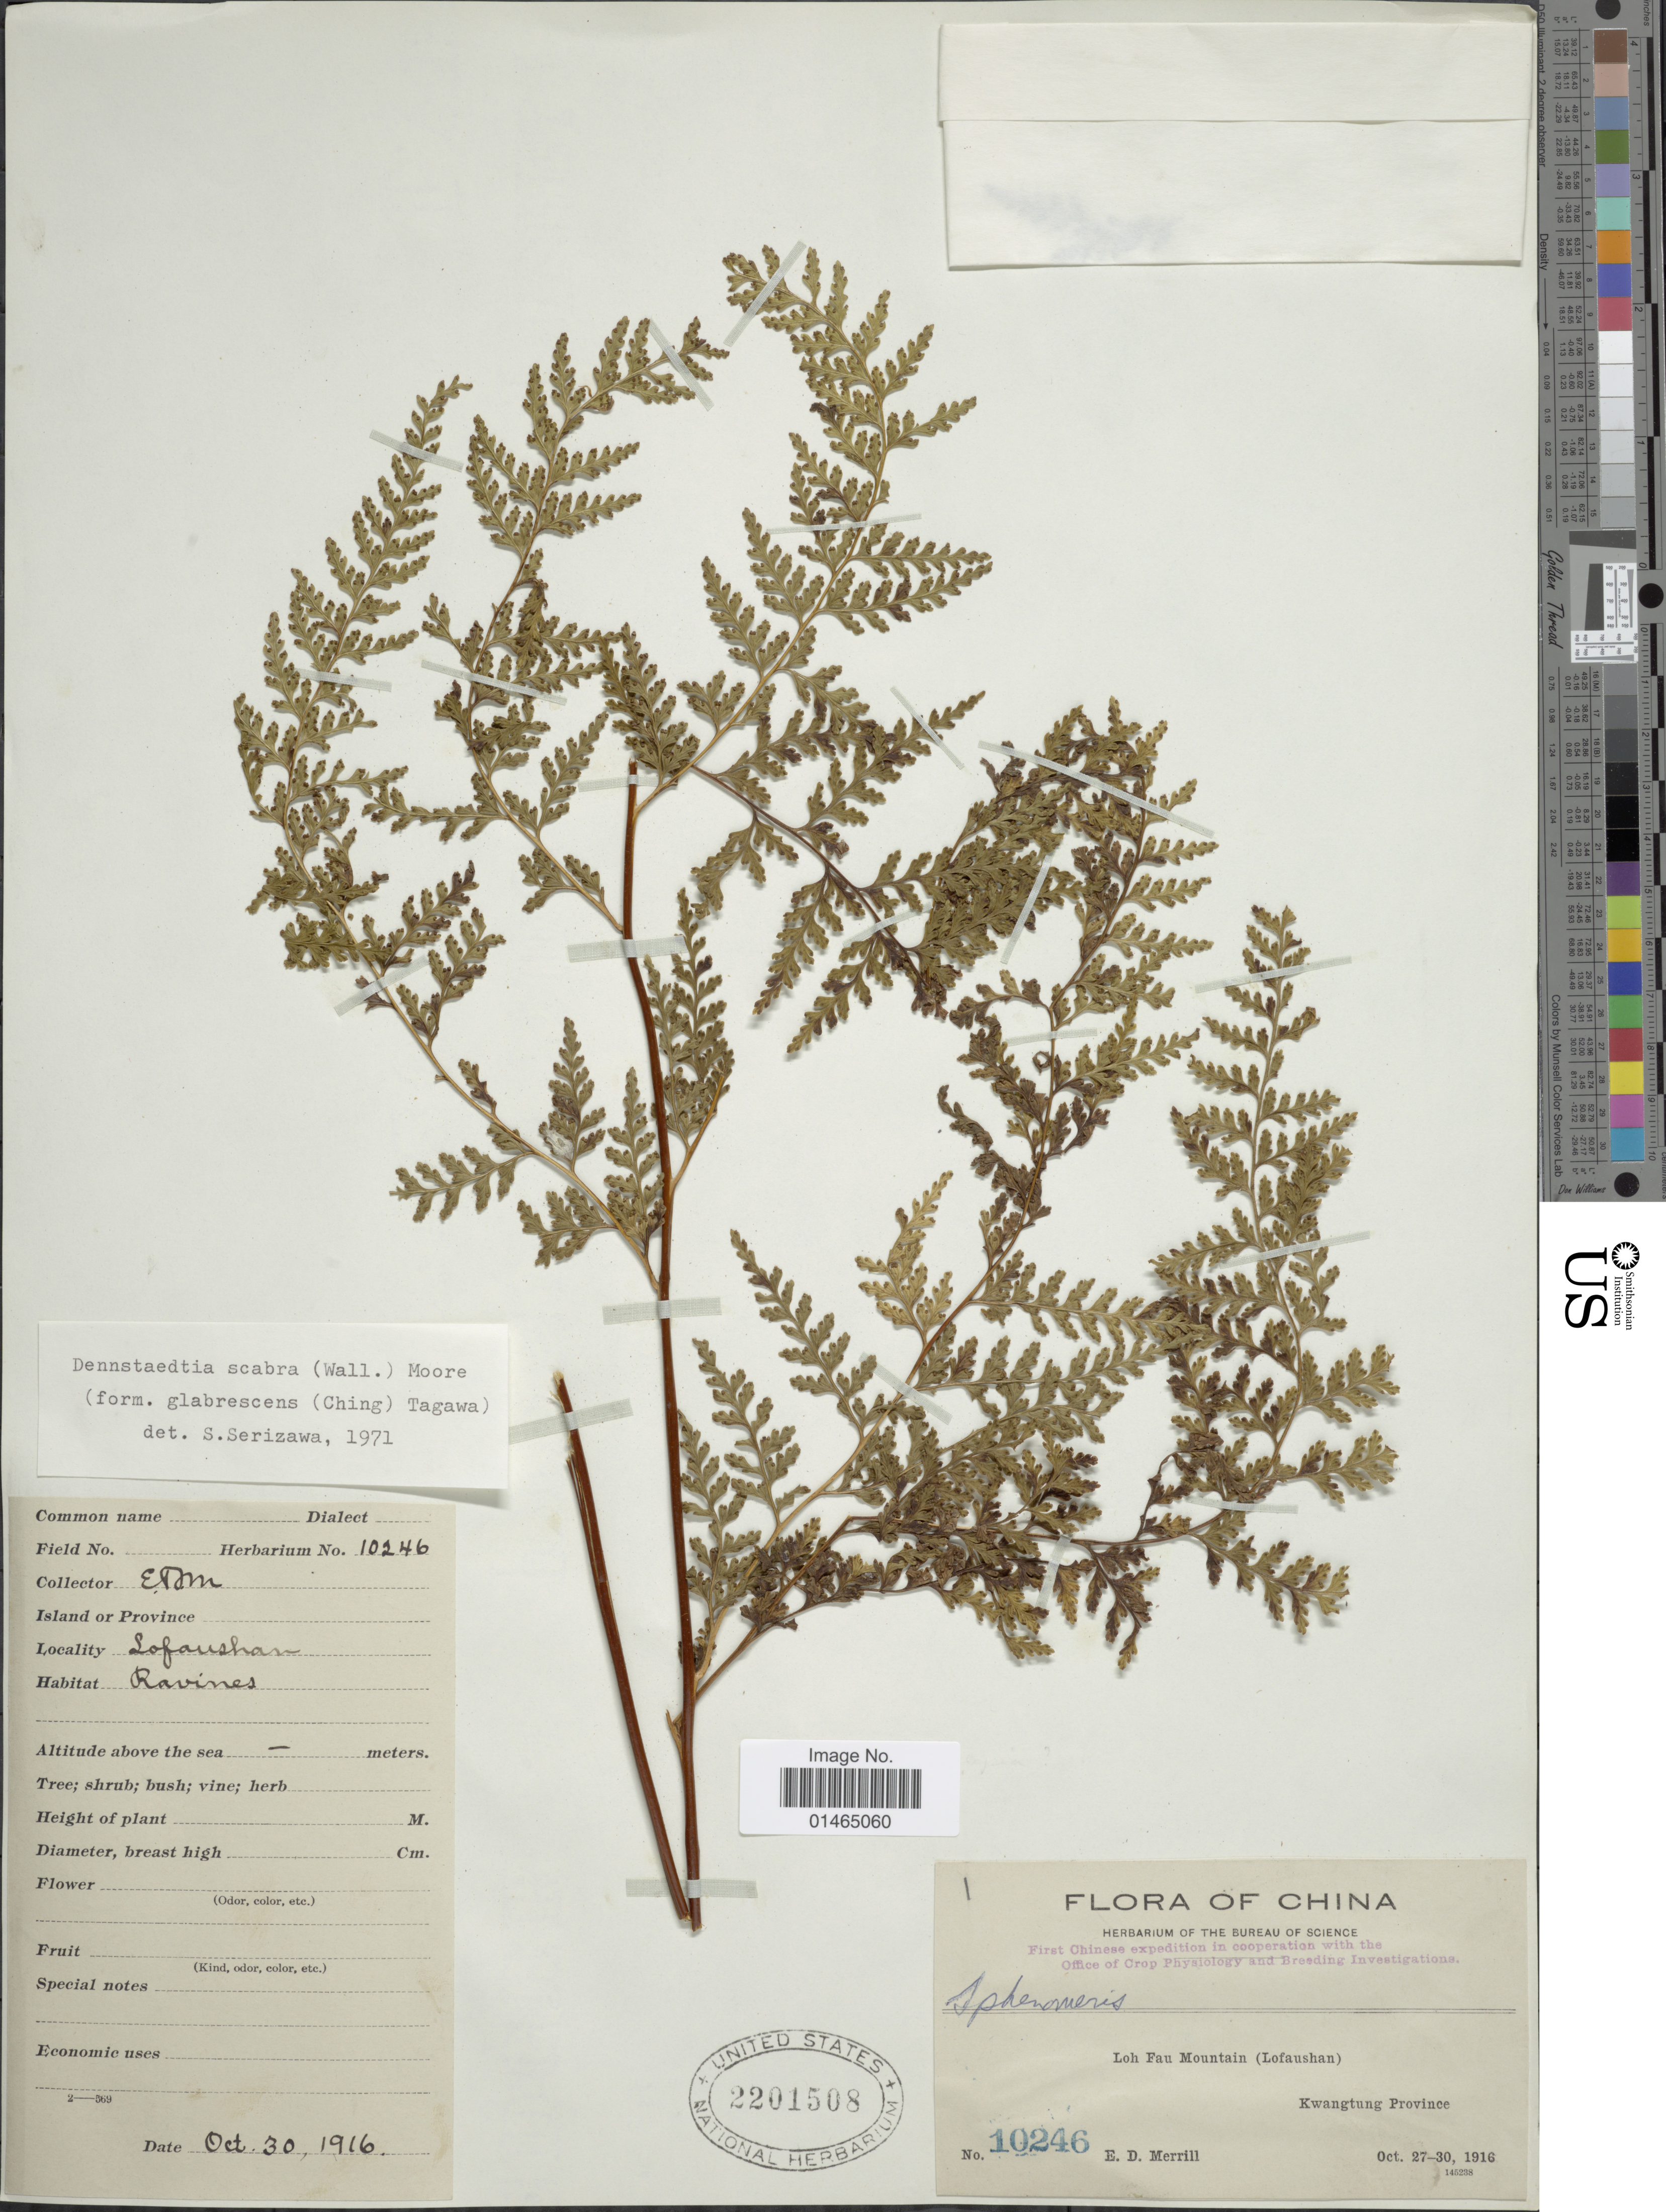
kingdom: Plantae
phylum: Tracheophyta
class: Polypodiopsida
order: Polypodiales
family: Dennstaedtiaceae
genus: Dennstaedtia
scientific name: Dennstaedtia scabra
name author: (Wall. ex Hook.) T. Moore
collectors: E. D. Merrill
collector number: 10246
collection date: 1916-10-30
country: China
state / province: Guangdong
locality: Loh Fau Mountain (Lofaushan), Kwangtung Province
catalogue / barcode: US 2201508